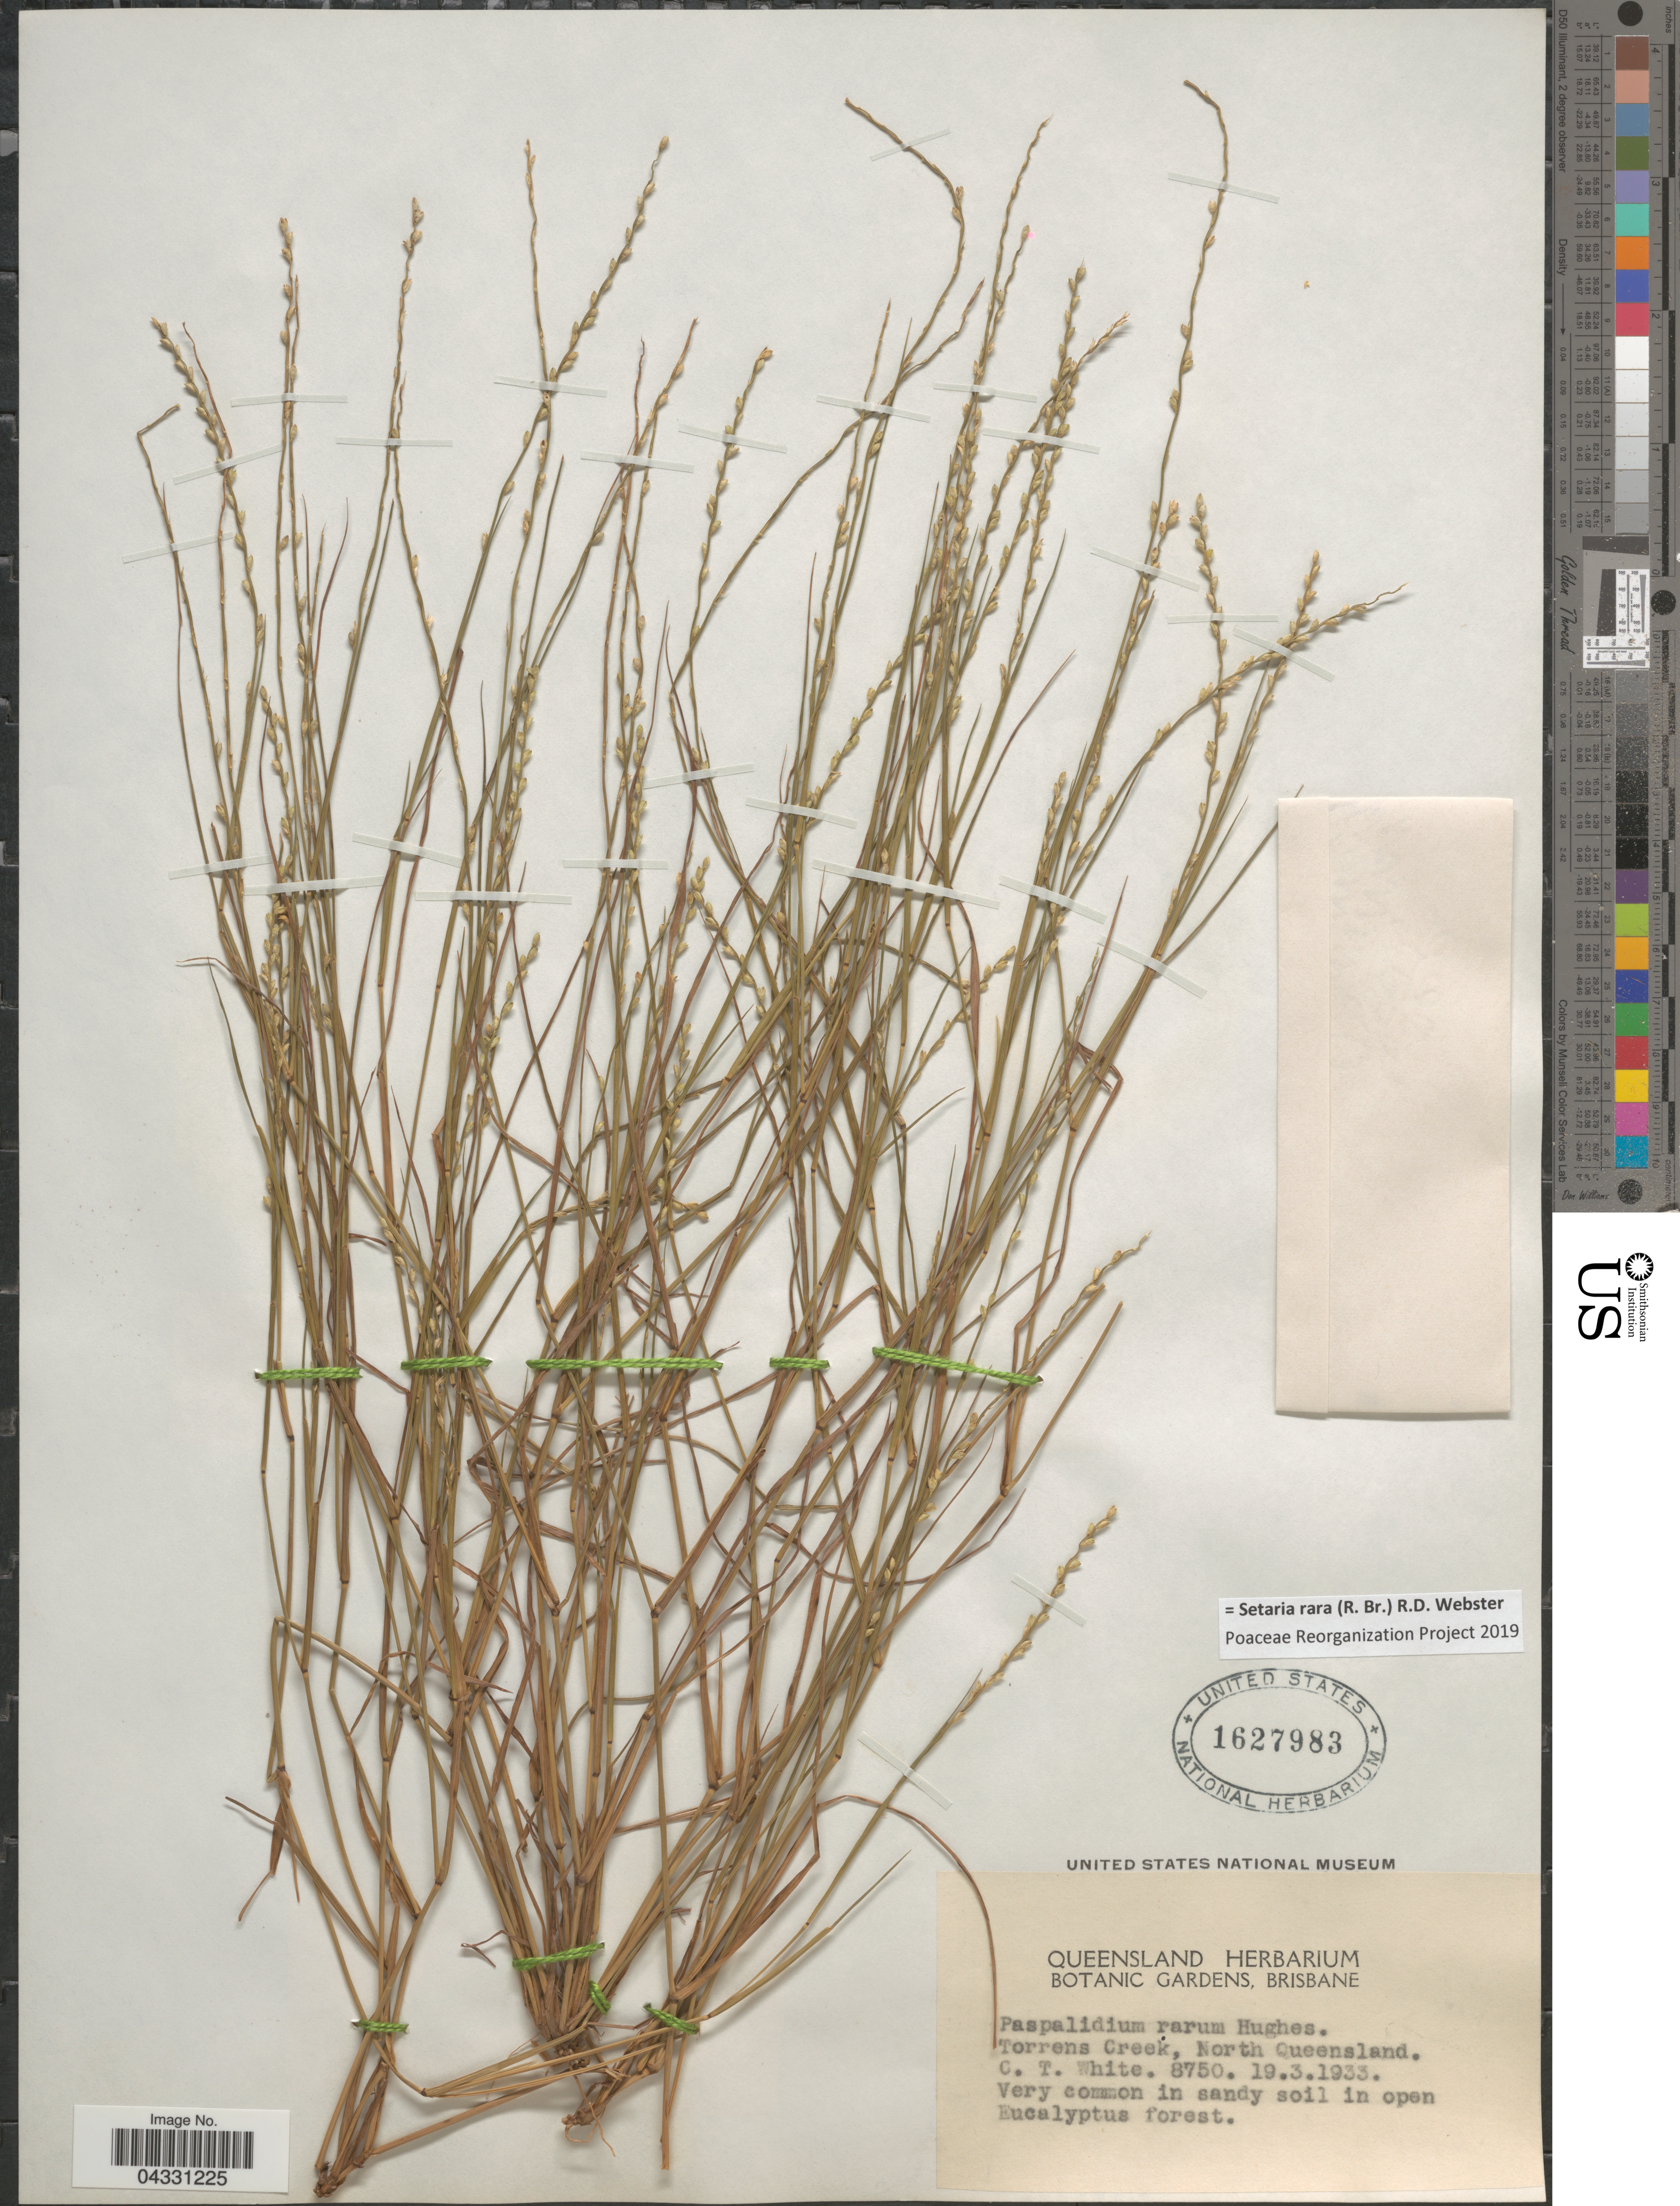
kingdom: Plantae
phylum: Tracheophyta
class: Liliopsida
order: Poales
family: Poaceae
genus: Setaria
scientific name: Setaria rara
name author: (R. Br.) R.D. Webster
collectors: C. T. White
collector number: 8750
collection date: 1933-03-19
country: Australia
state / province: Queensland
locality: Torrens Creek, North Queensland.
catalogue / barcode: US 1627983